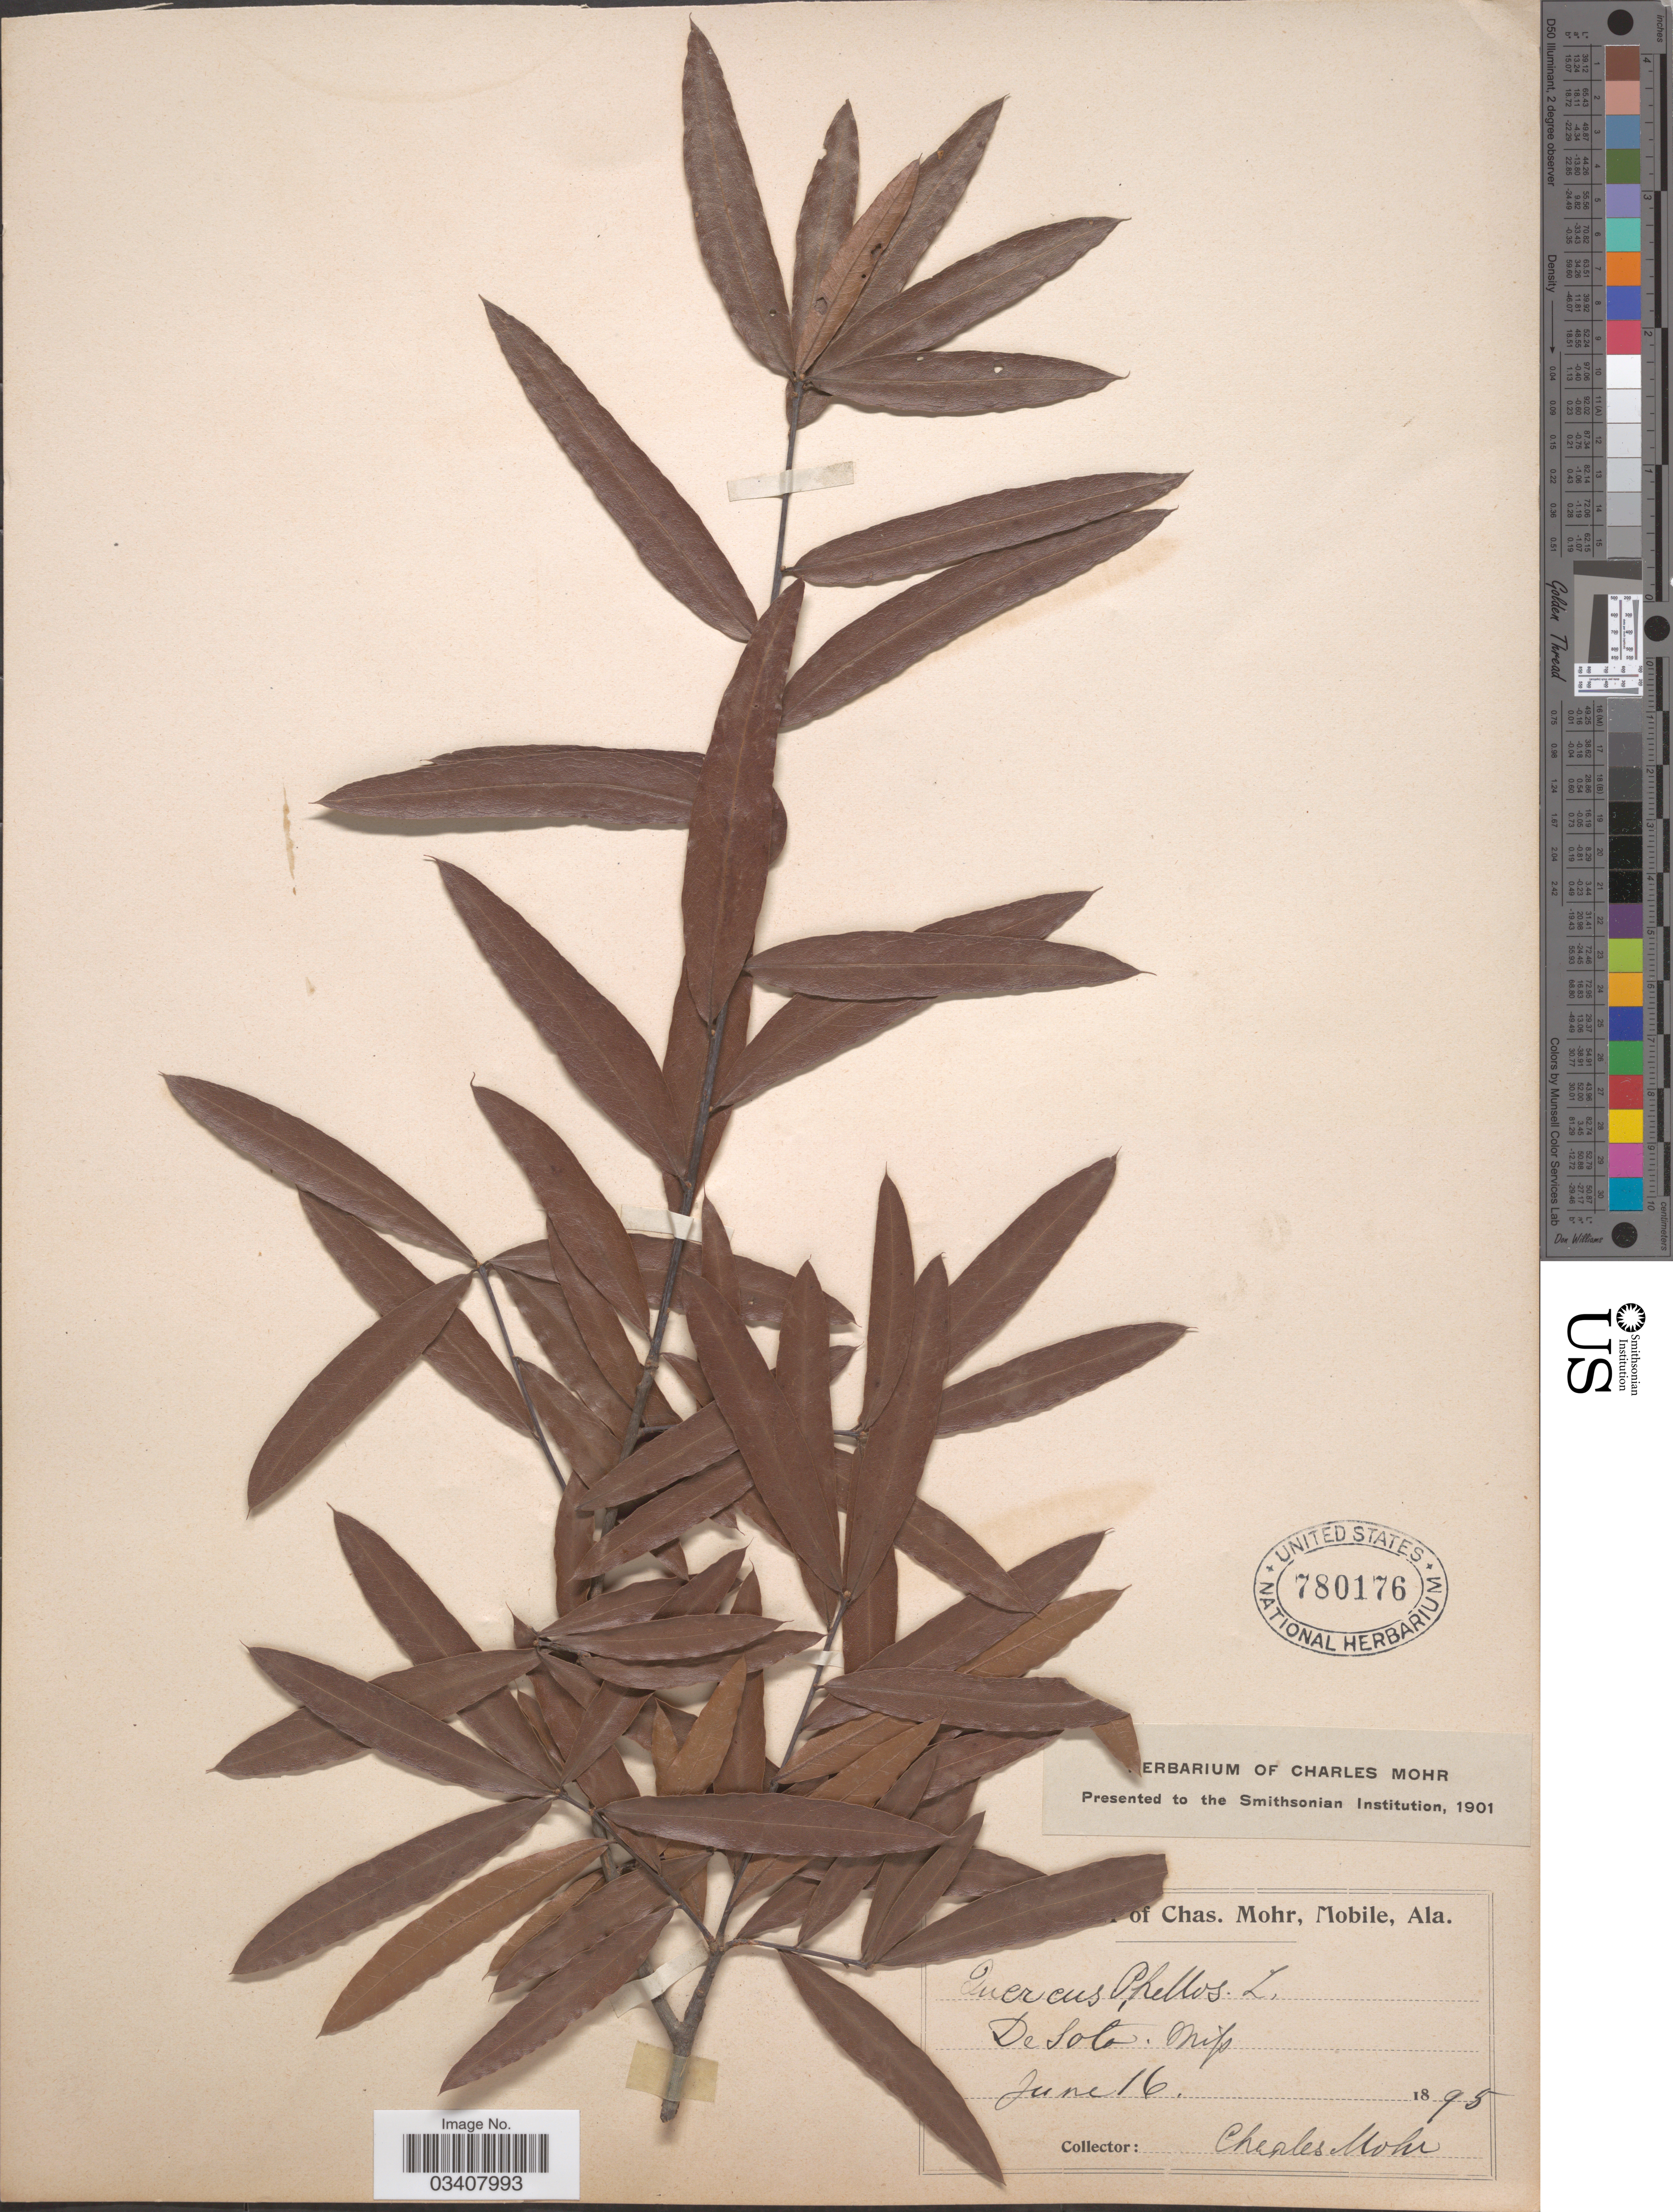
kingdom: Plantae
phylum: Tracheophyta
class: Magnoliopsida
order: Fagales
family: Fagaceae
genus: Quercus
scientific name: Quercus phellos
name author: L.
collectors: Mohr, C. T. (herbarium)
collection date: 1895-06-16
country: United States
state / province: Mississippi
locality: De Soto.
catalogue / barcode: US 780176